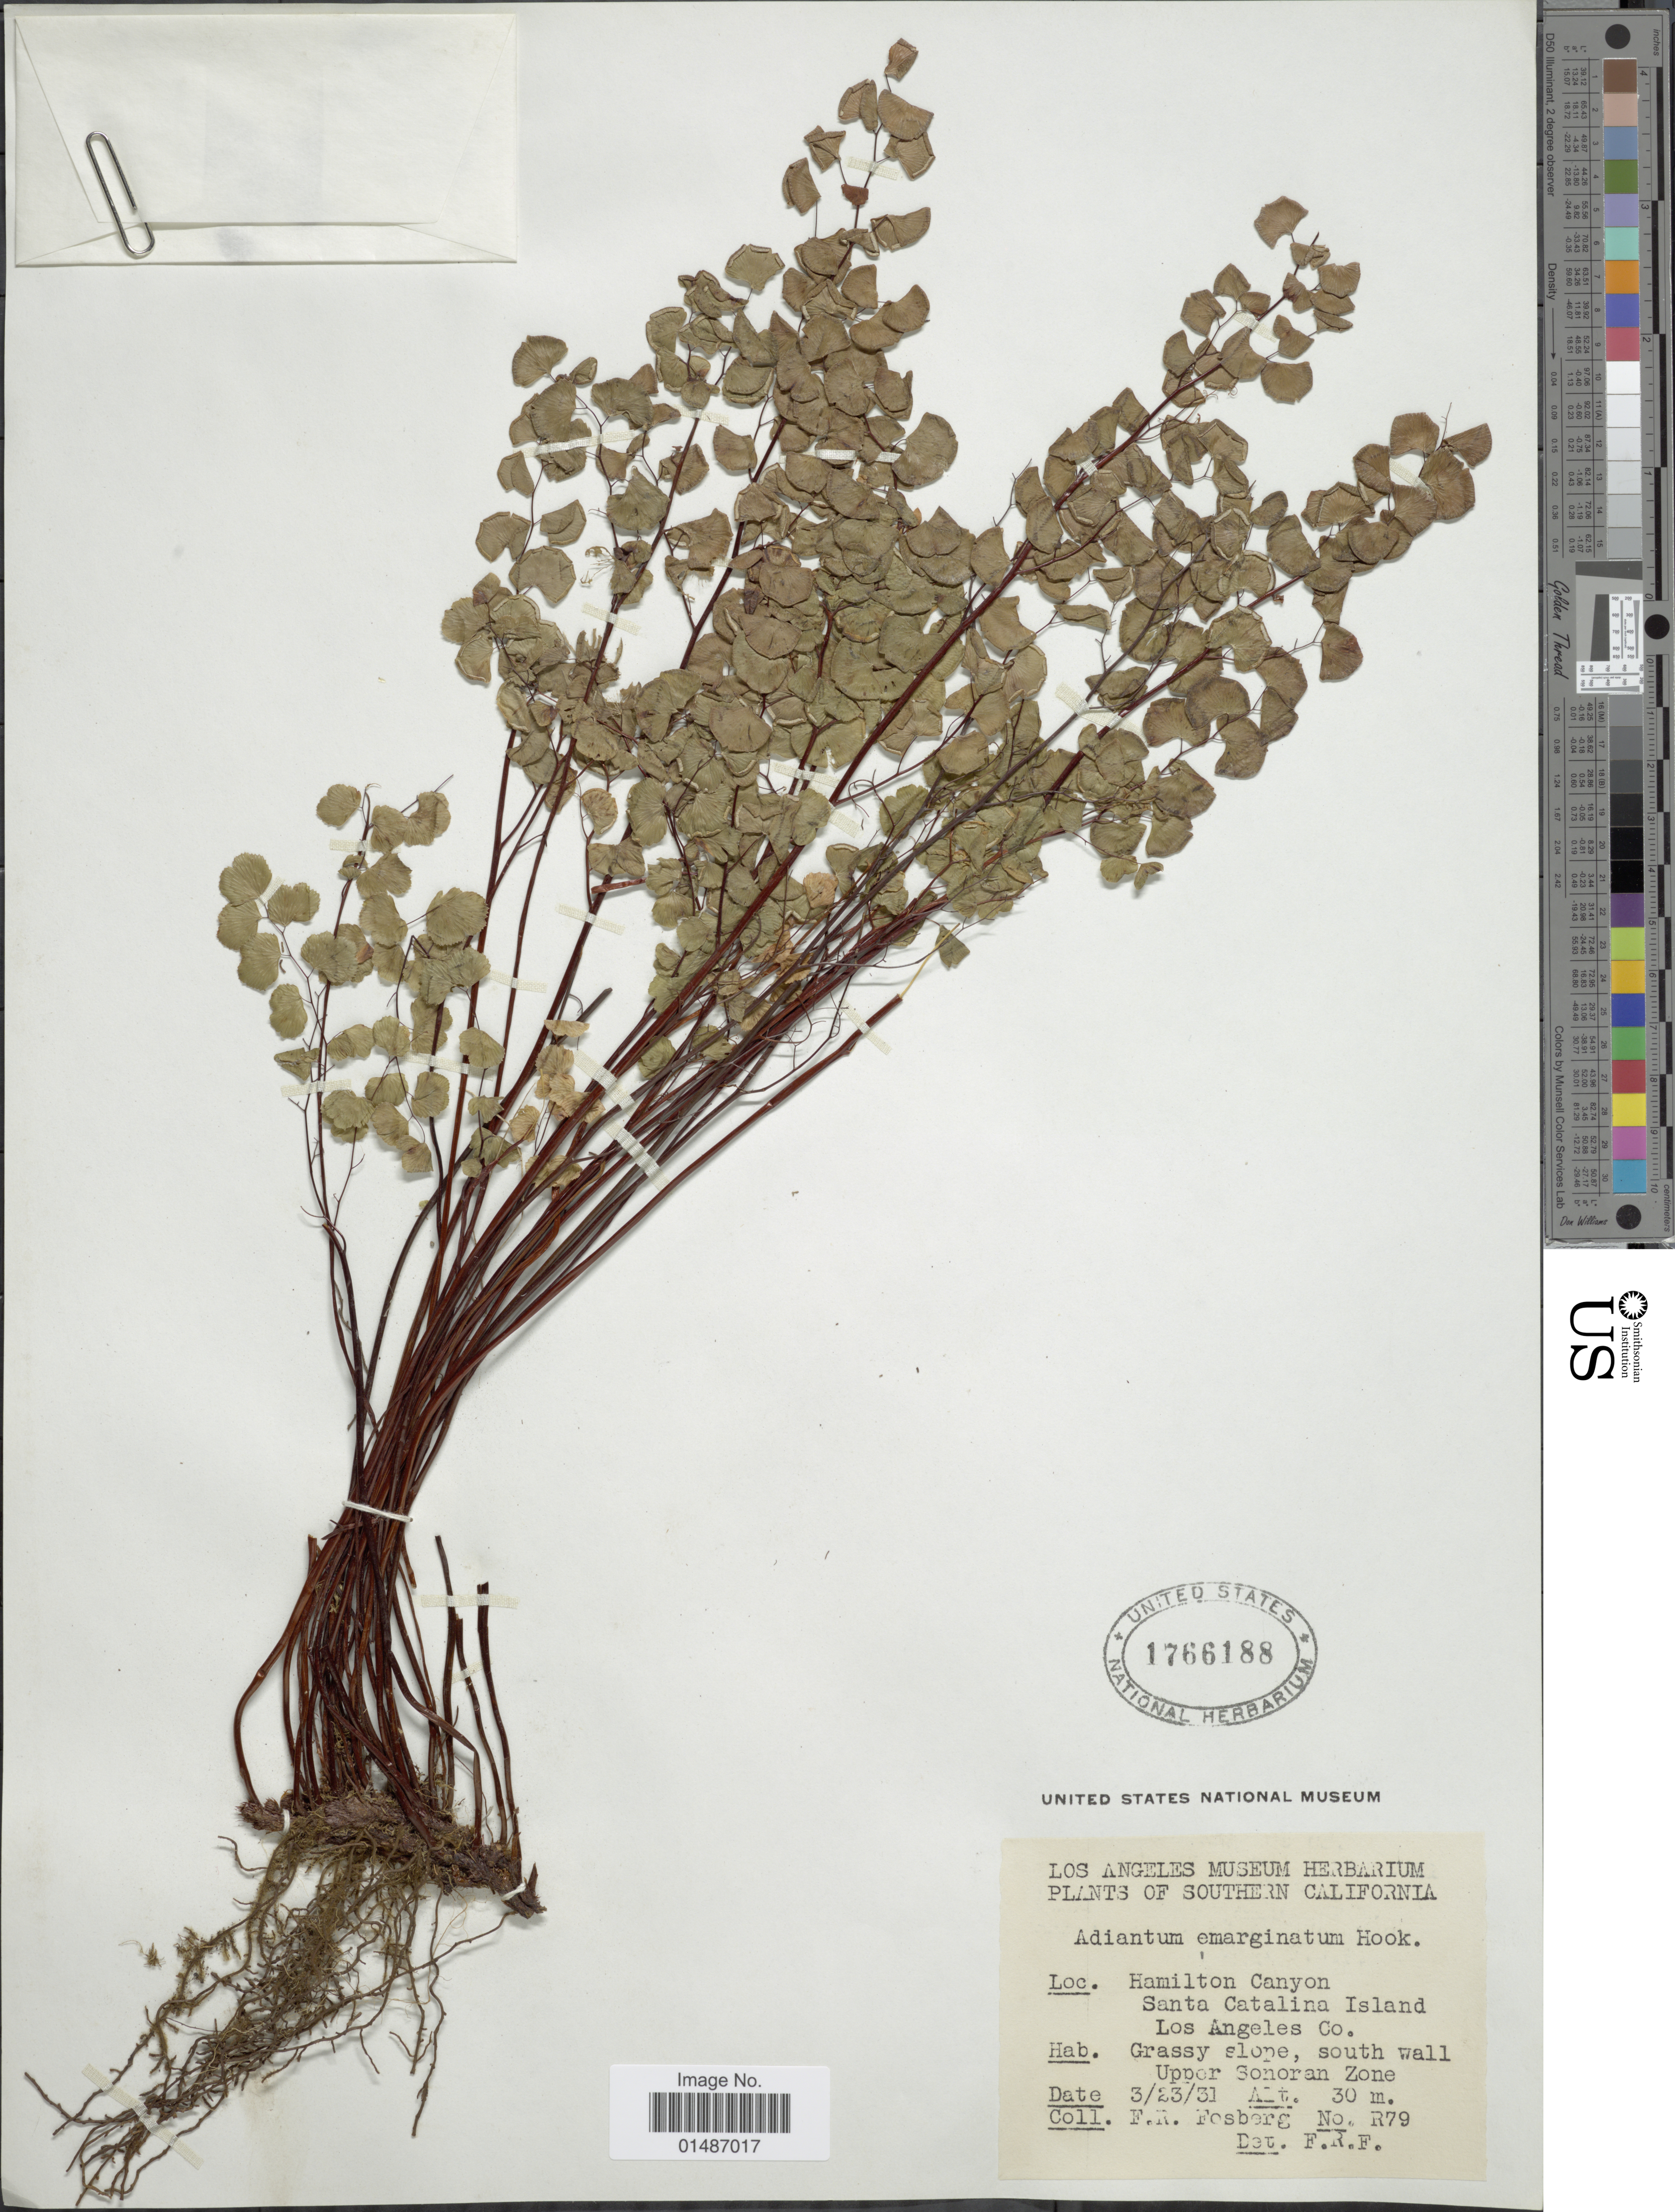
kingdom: Plantae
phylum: Tracheophyta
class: Polypodiopsida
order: Polypodiales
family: Pteridaceae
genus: Adiantum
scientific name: Adiantum jordanii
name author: C.H. Mull.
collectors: F. R. Fosberg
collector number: R79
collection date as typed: Transcribed d/m/y: 23/3/31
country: United States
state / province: California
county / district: Los Angeles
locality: Southern California. Hamilton Canyon, Santa Catalina Island. Los Angeles Co. Grassy slope, south wall Upper Sonoran Zone.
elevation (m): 30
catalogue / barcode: US 1766188